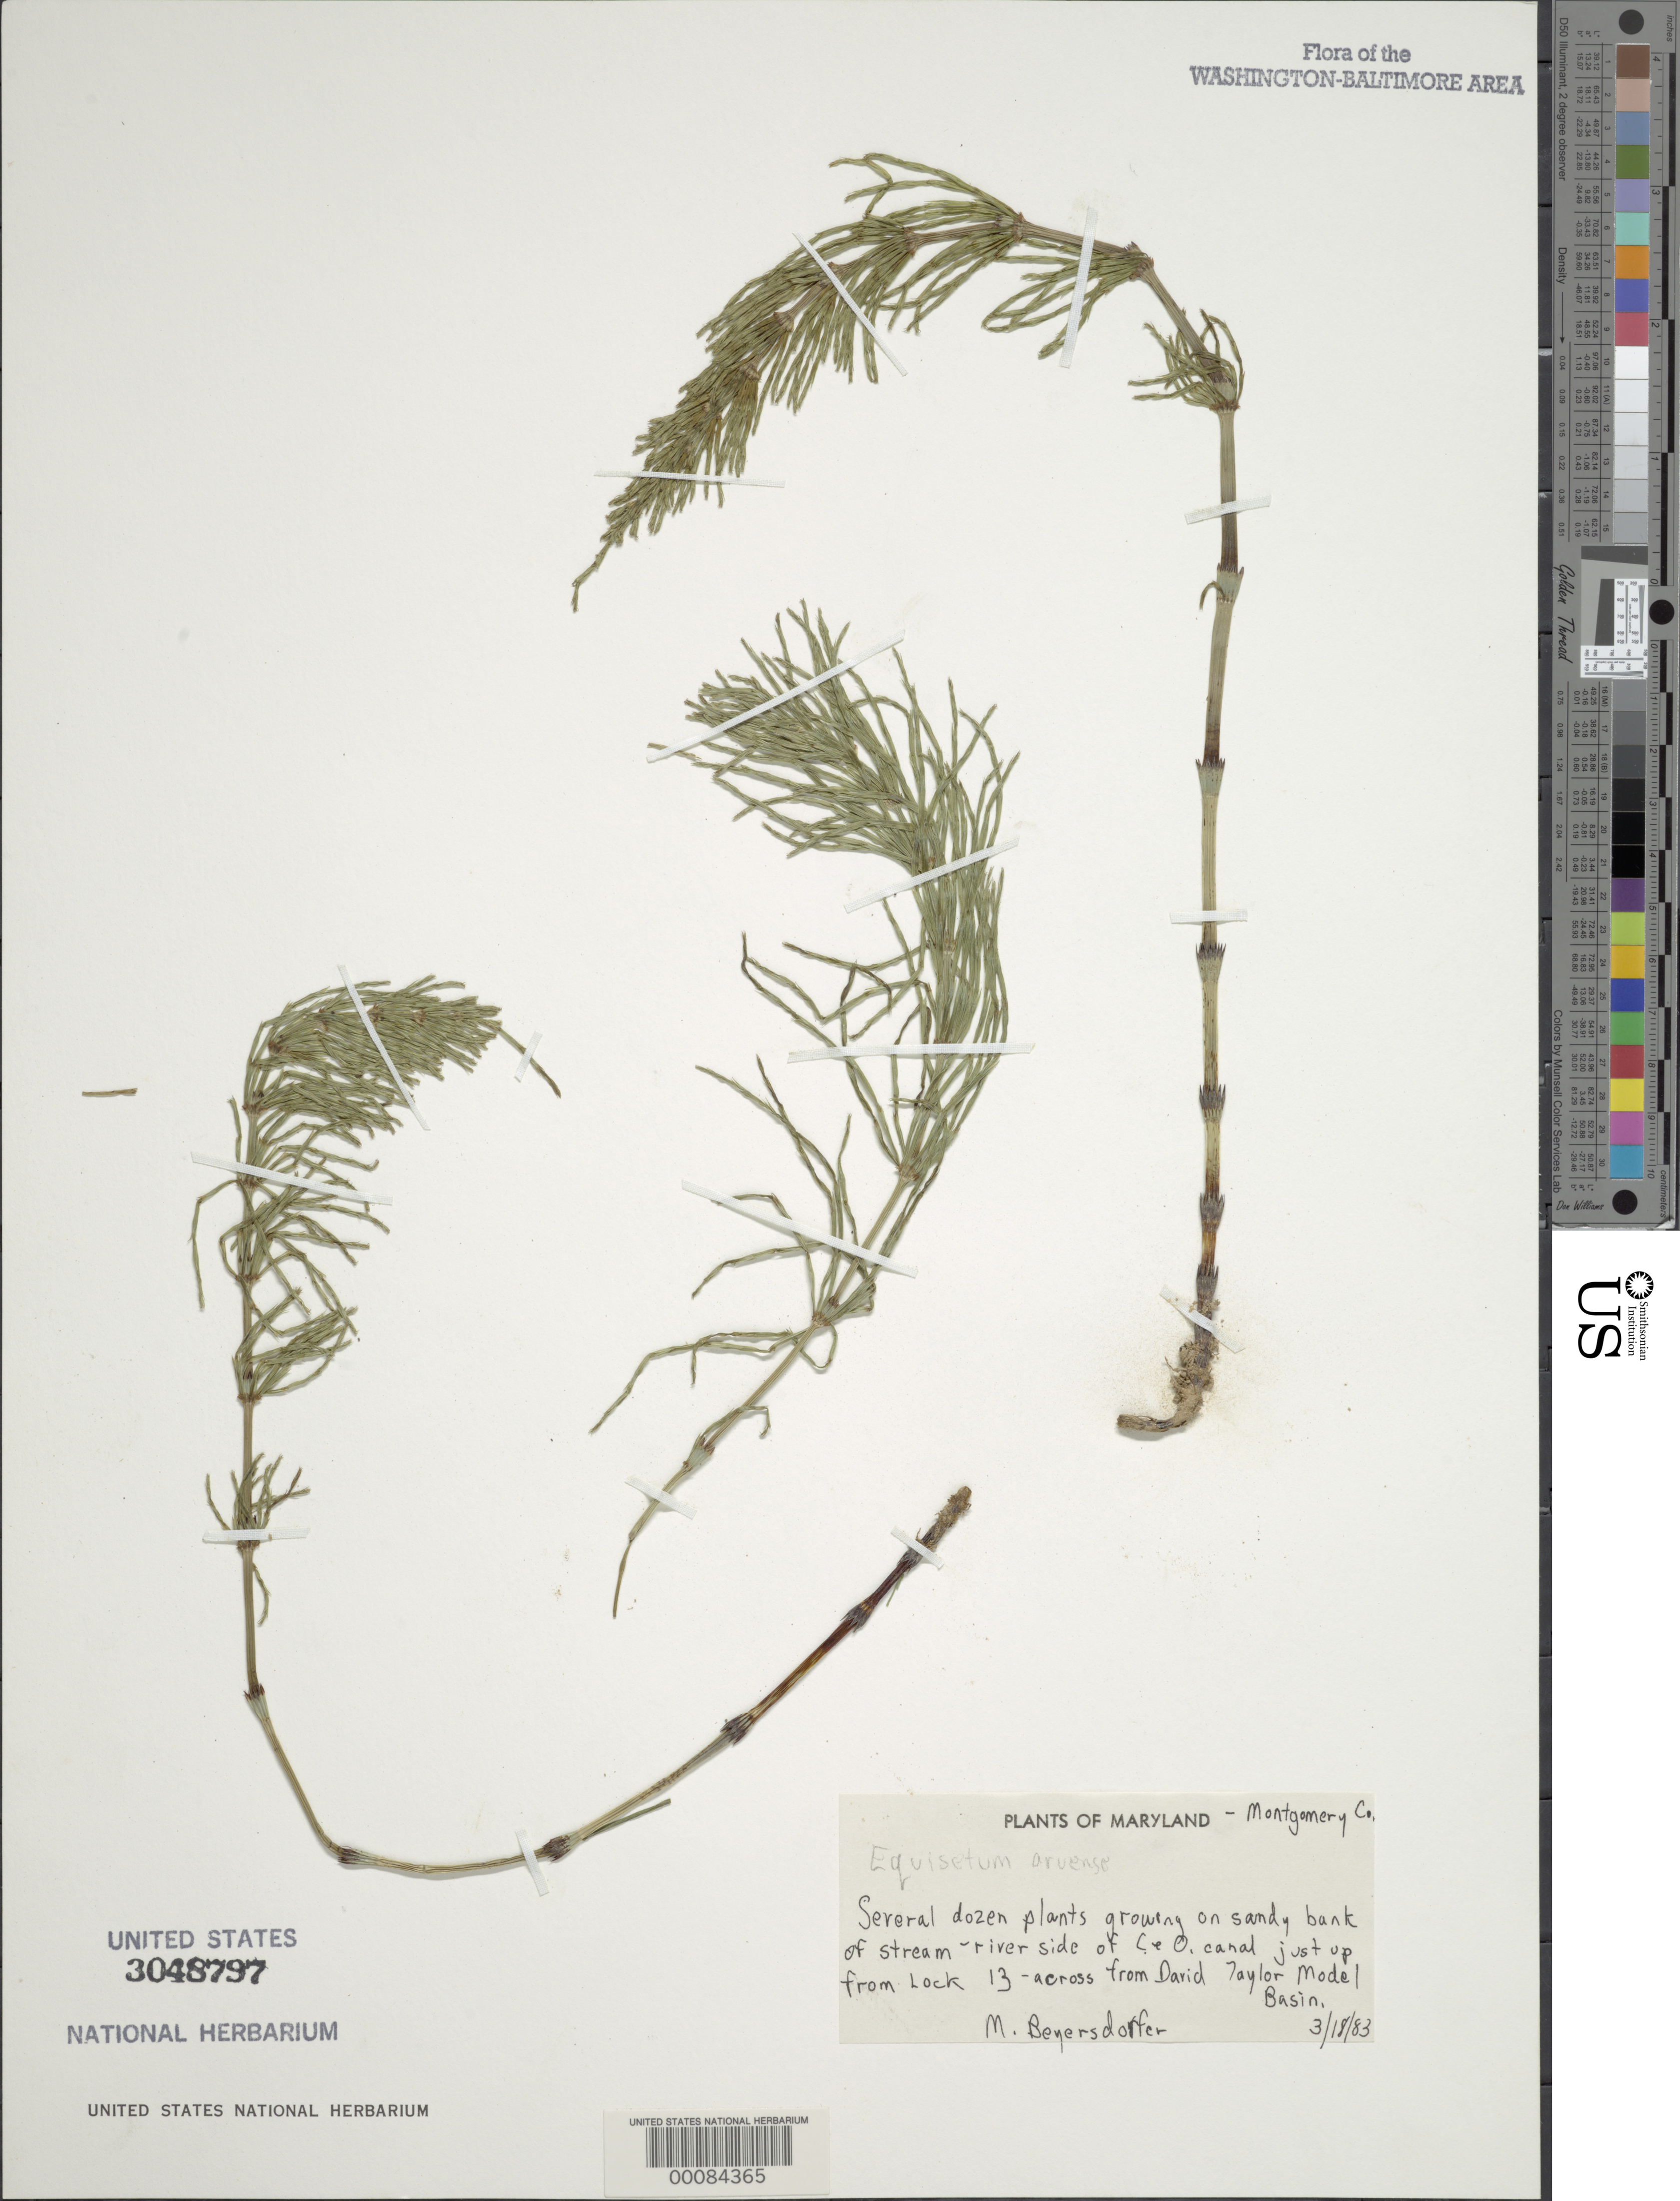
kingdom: Plantae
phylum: Tracheophyta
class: Polypodiopsida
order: Equisetales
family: Equisetaceae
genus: Equisetum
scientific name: Equisetum arvense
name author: L.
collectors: M. Beyersdorfer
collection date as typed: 18 Mar 1983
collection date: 1983-03-18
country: United States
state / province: Maryland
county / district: Montgomery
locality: River side of C & O Canal, just up from Lock 13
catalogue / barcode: US 3048797